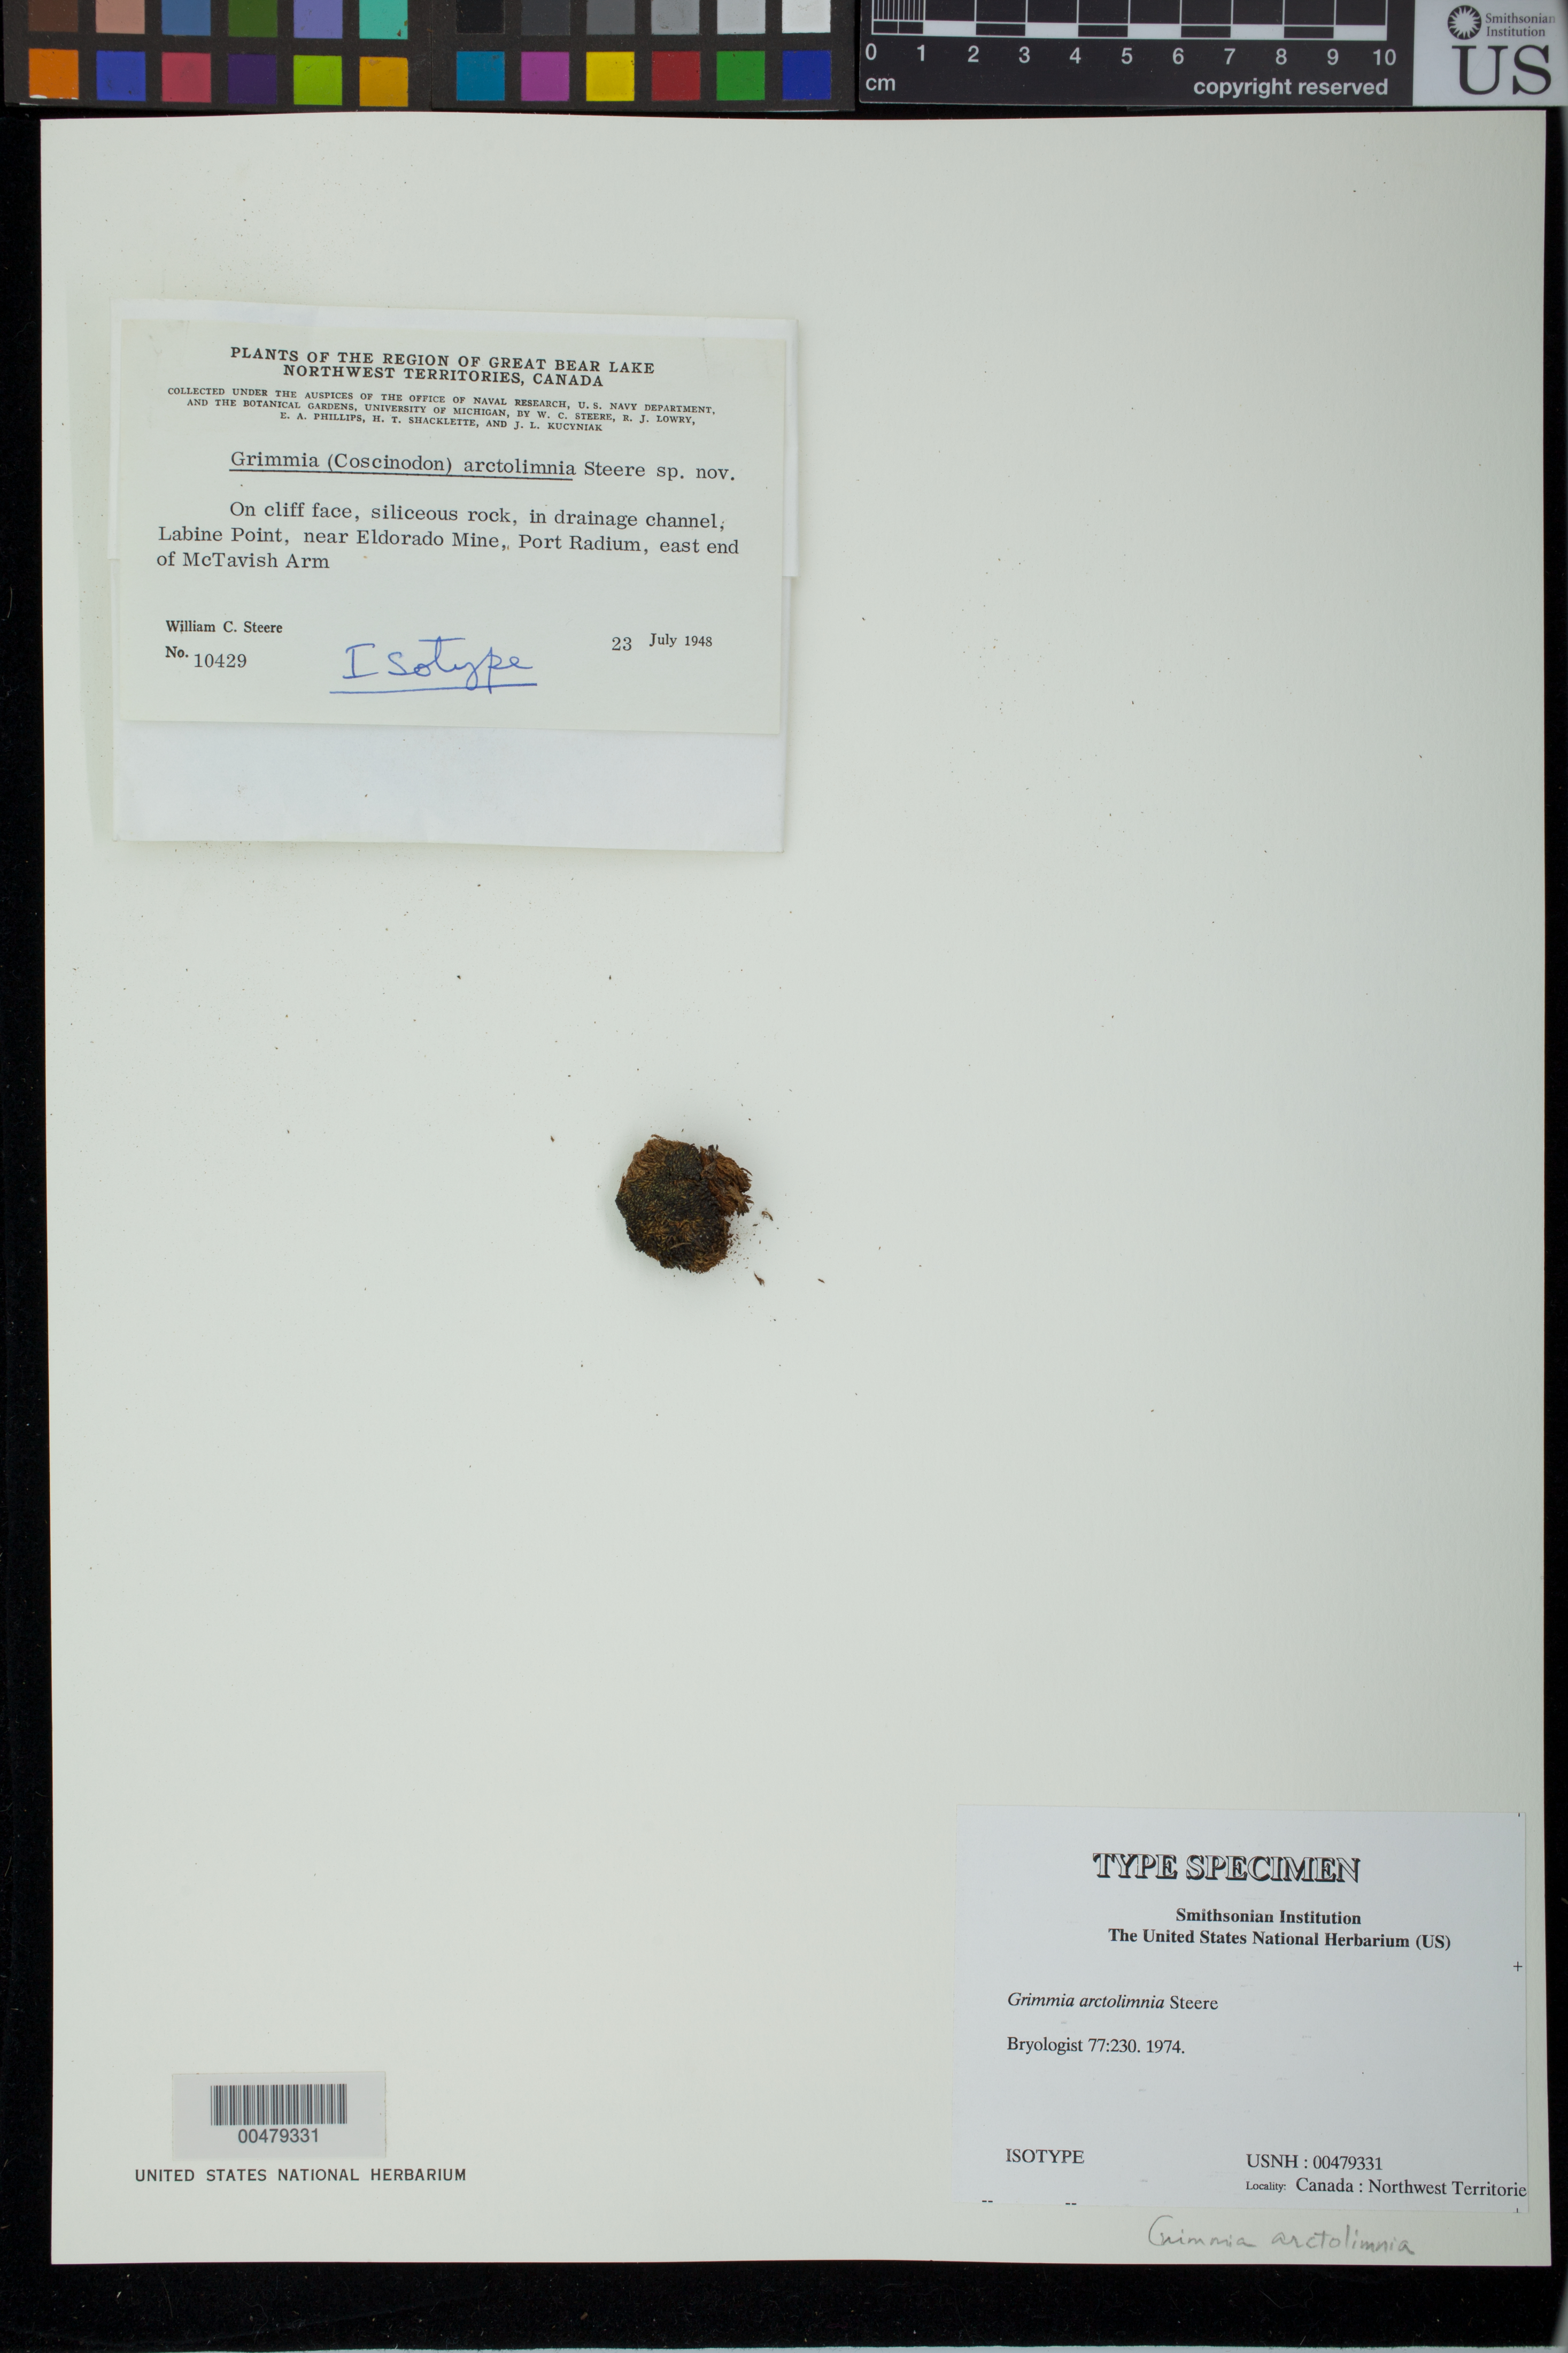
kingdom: Plantae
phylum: Bryophyta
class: Bryopsida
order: Grimmiales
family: Grimmiaceae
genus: Grimmia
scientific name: Grimmia arctolimnia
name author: Steere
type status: Isotype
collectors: W. C. Steere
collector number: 10429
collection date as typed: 23 Jul 1948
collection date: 1948-07-23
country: Canada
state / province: Northwest Territories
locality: Labine Point, near Eldorado Mine, Port Radium, e end of McTavish Arm.